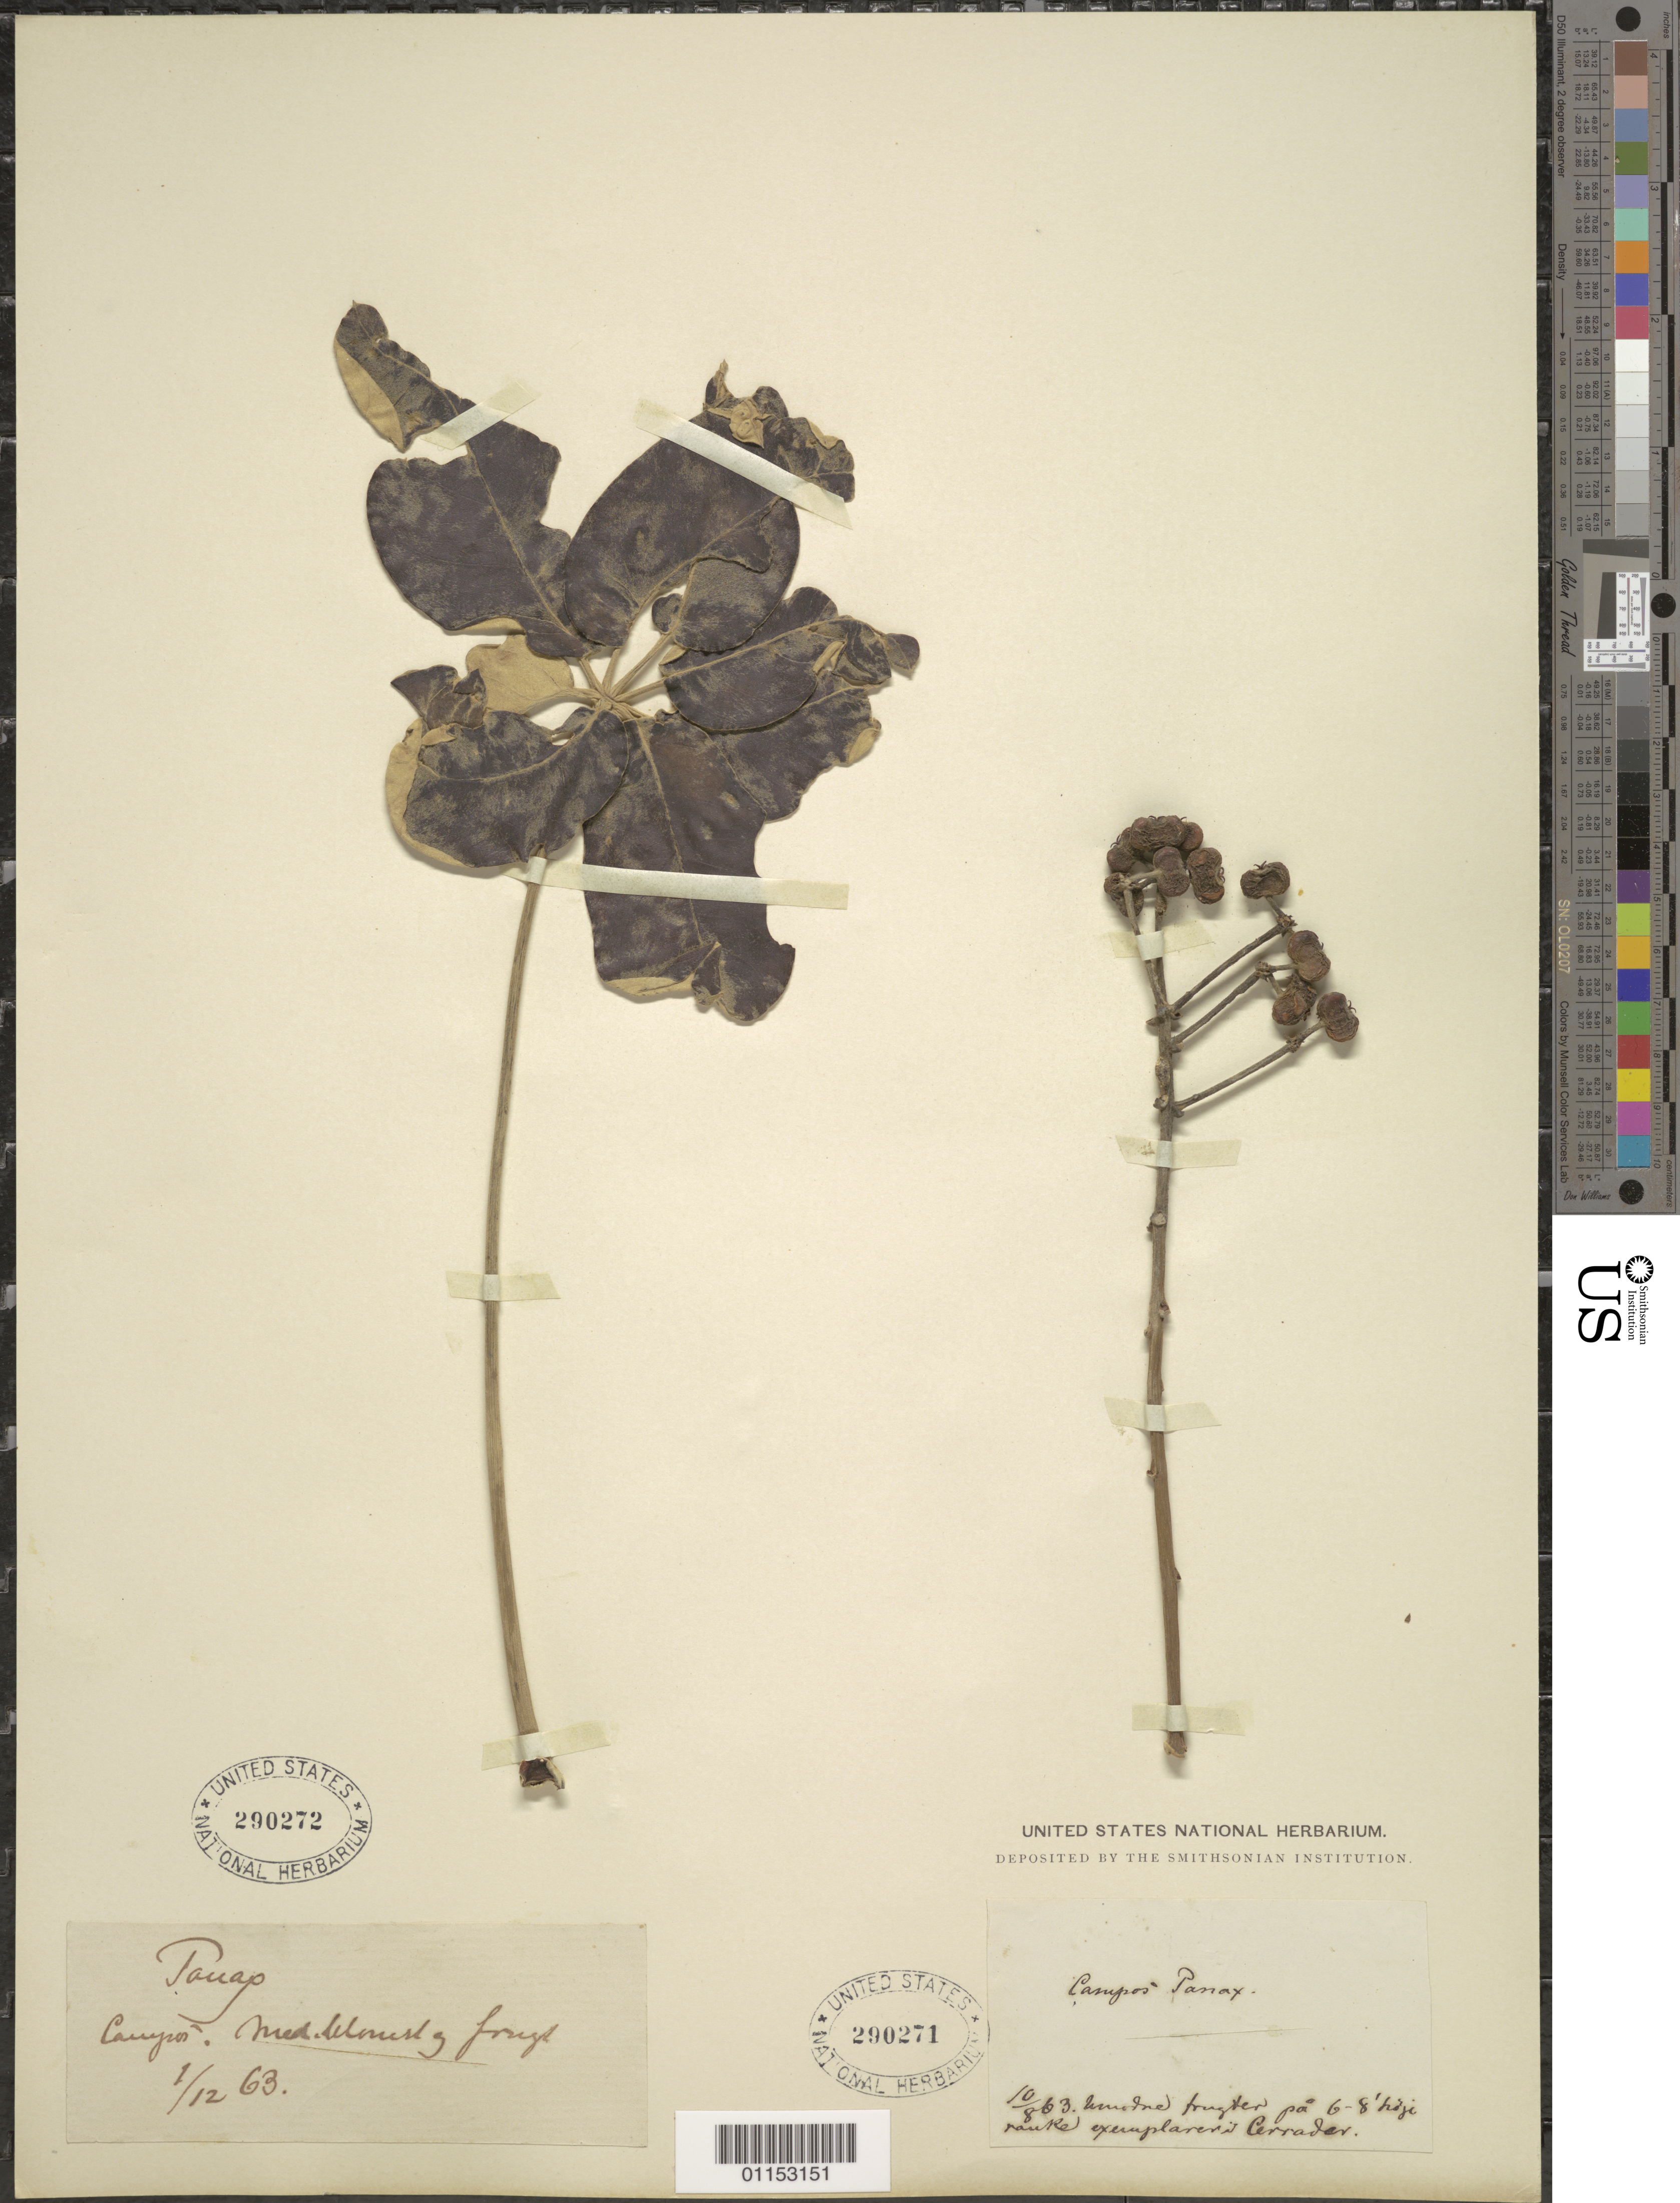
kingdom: Plantae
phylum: Tracheophyta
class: Magnoliopsida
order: Apiales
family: Araliaceae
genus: Panax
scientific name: Panax sp.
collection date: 1863-08-10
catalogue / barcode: US 290271